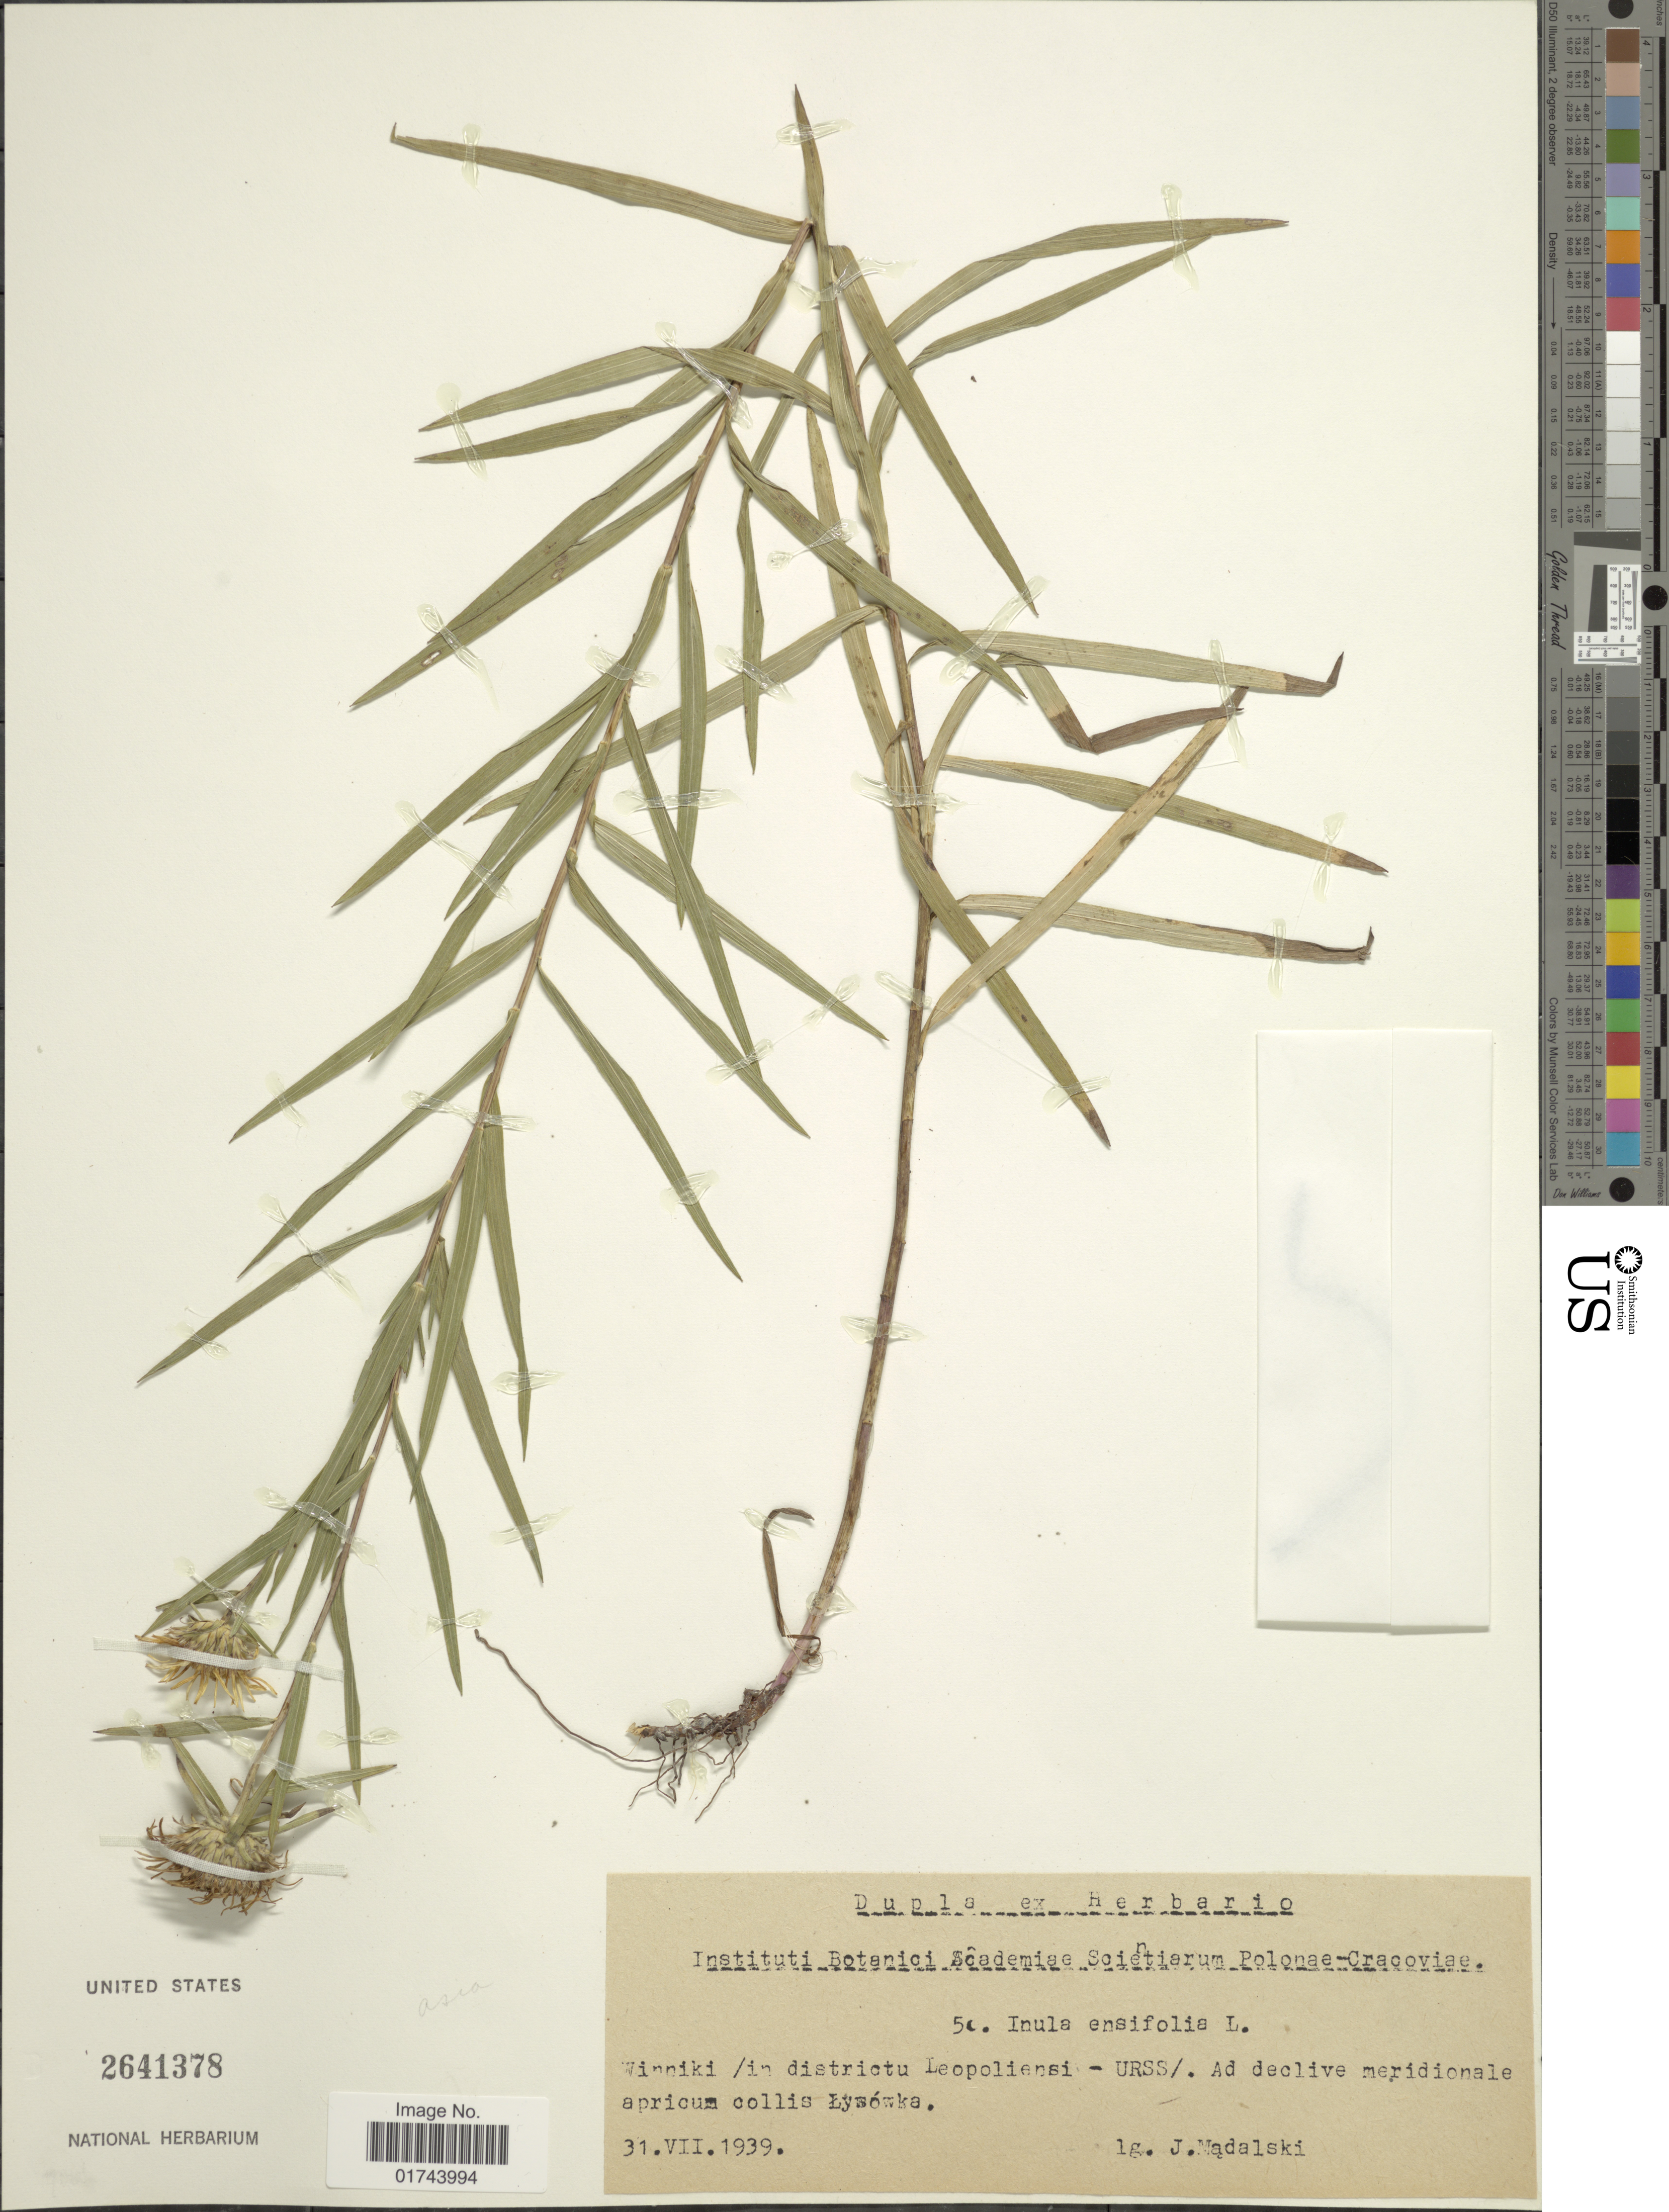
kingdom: Plantae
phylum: Tracheophyta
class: Magnoliopsida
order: Asterales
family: Asteraceae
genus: Inula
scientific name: Inula ensifolia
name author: L.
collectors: J. Madalski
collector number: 50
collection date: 1939-07-31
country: Ukraine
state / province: L'viv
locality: Winniki, in districtu Leopoliensie - URSS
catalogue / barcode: US 2641378